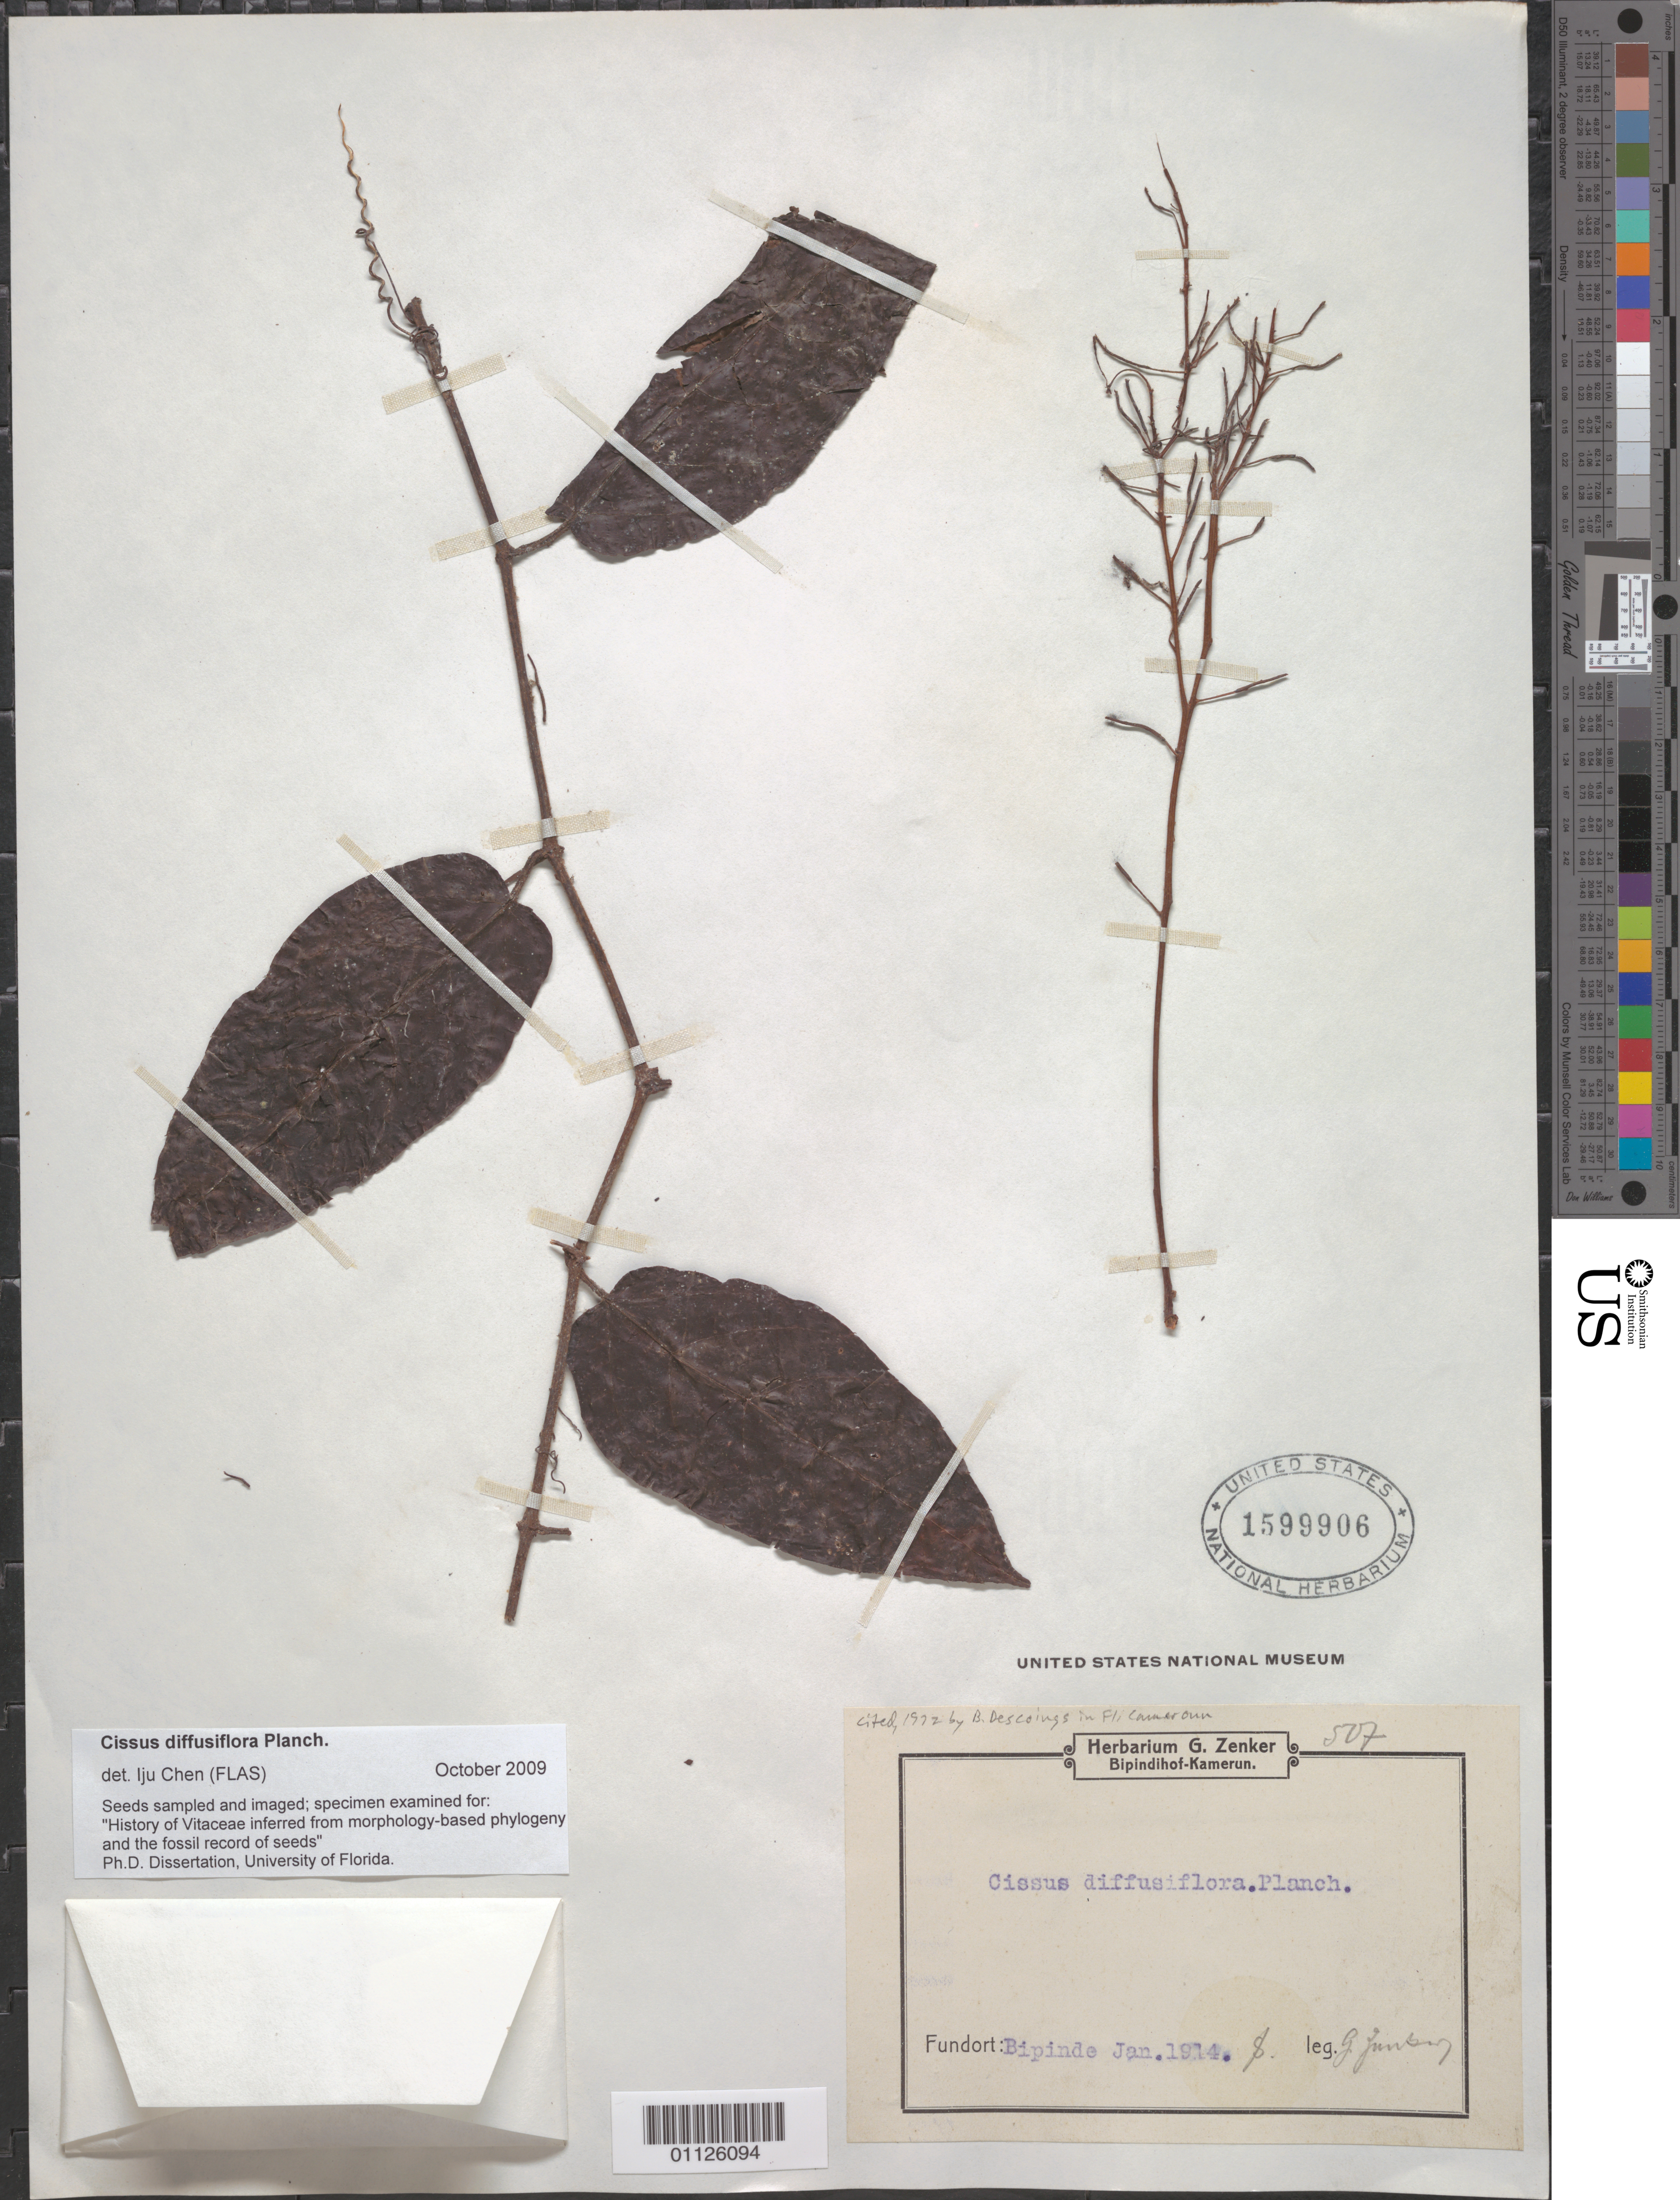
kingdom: Plantae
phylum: Tracheophyta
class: Magnoliopsida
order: Vitales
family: Vitaceae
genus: Cissus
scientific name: Cissus diffusiflora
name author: (Baker) Planch.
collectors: G. A. Zenker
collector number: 507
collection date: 1914-01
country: Cameroon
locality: Bipindihof.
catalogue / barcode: US 1599906